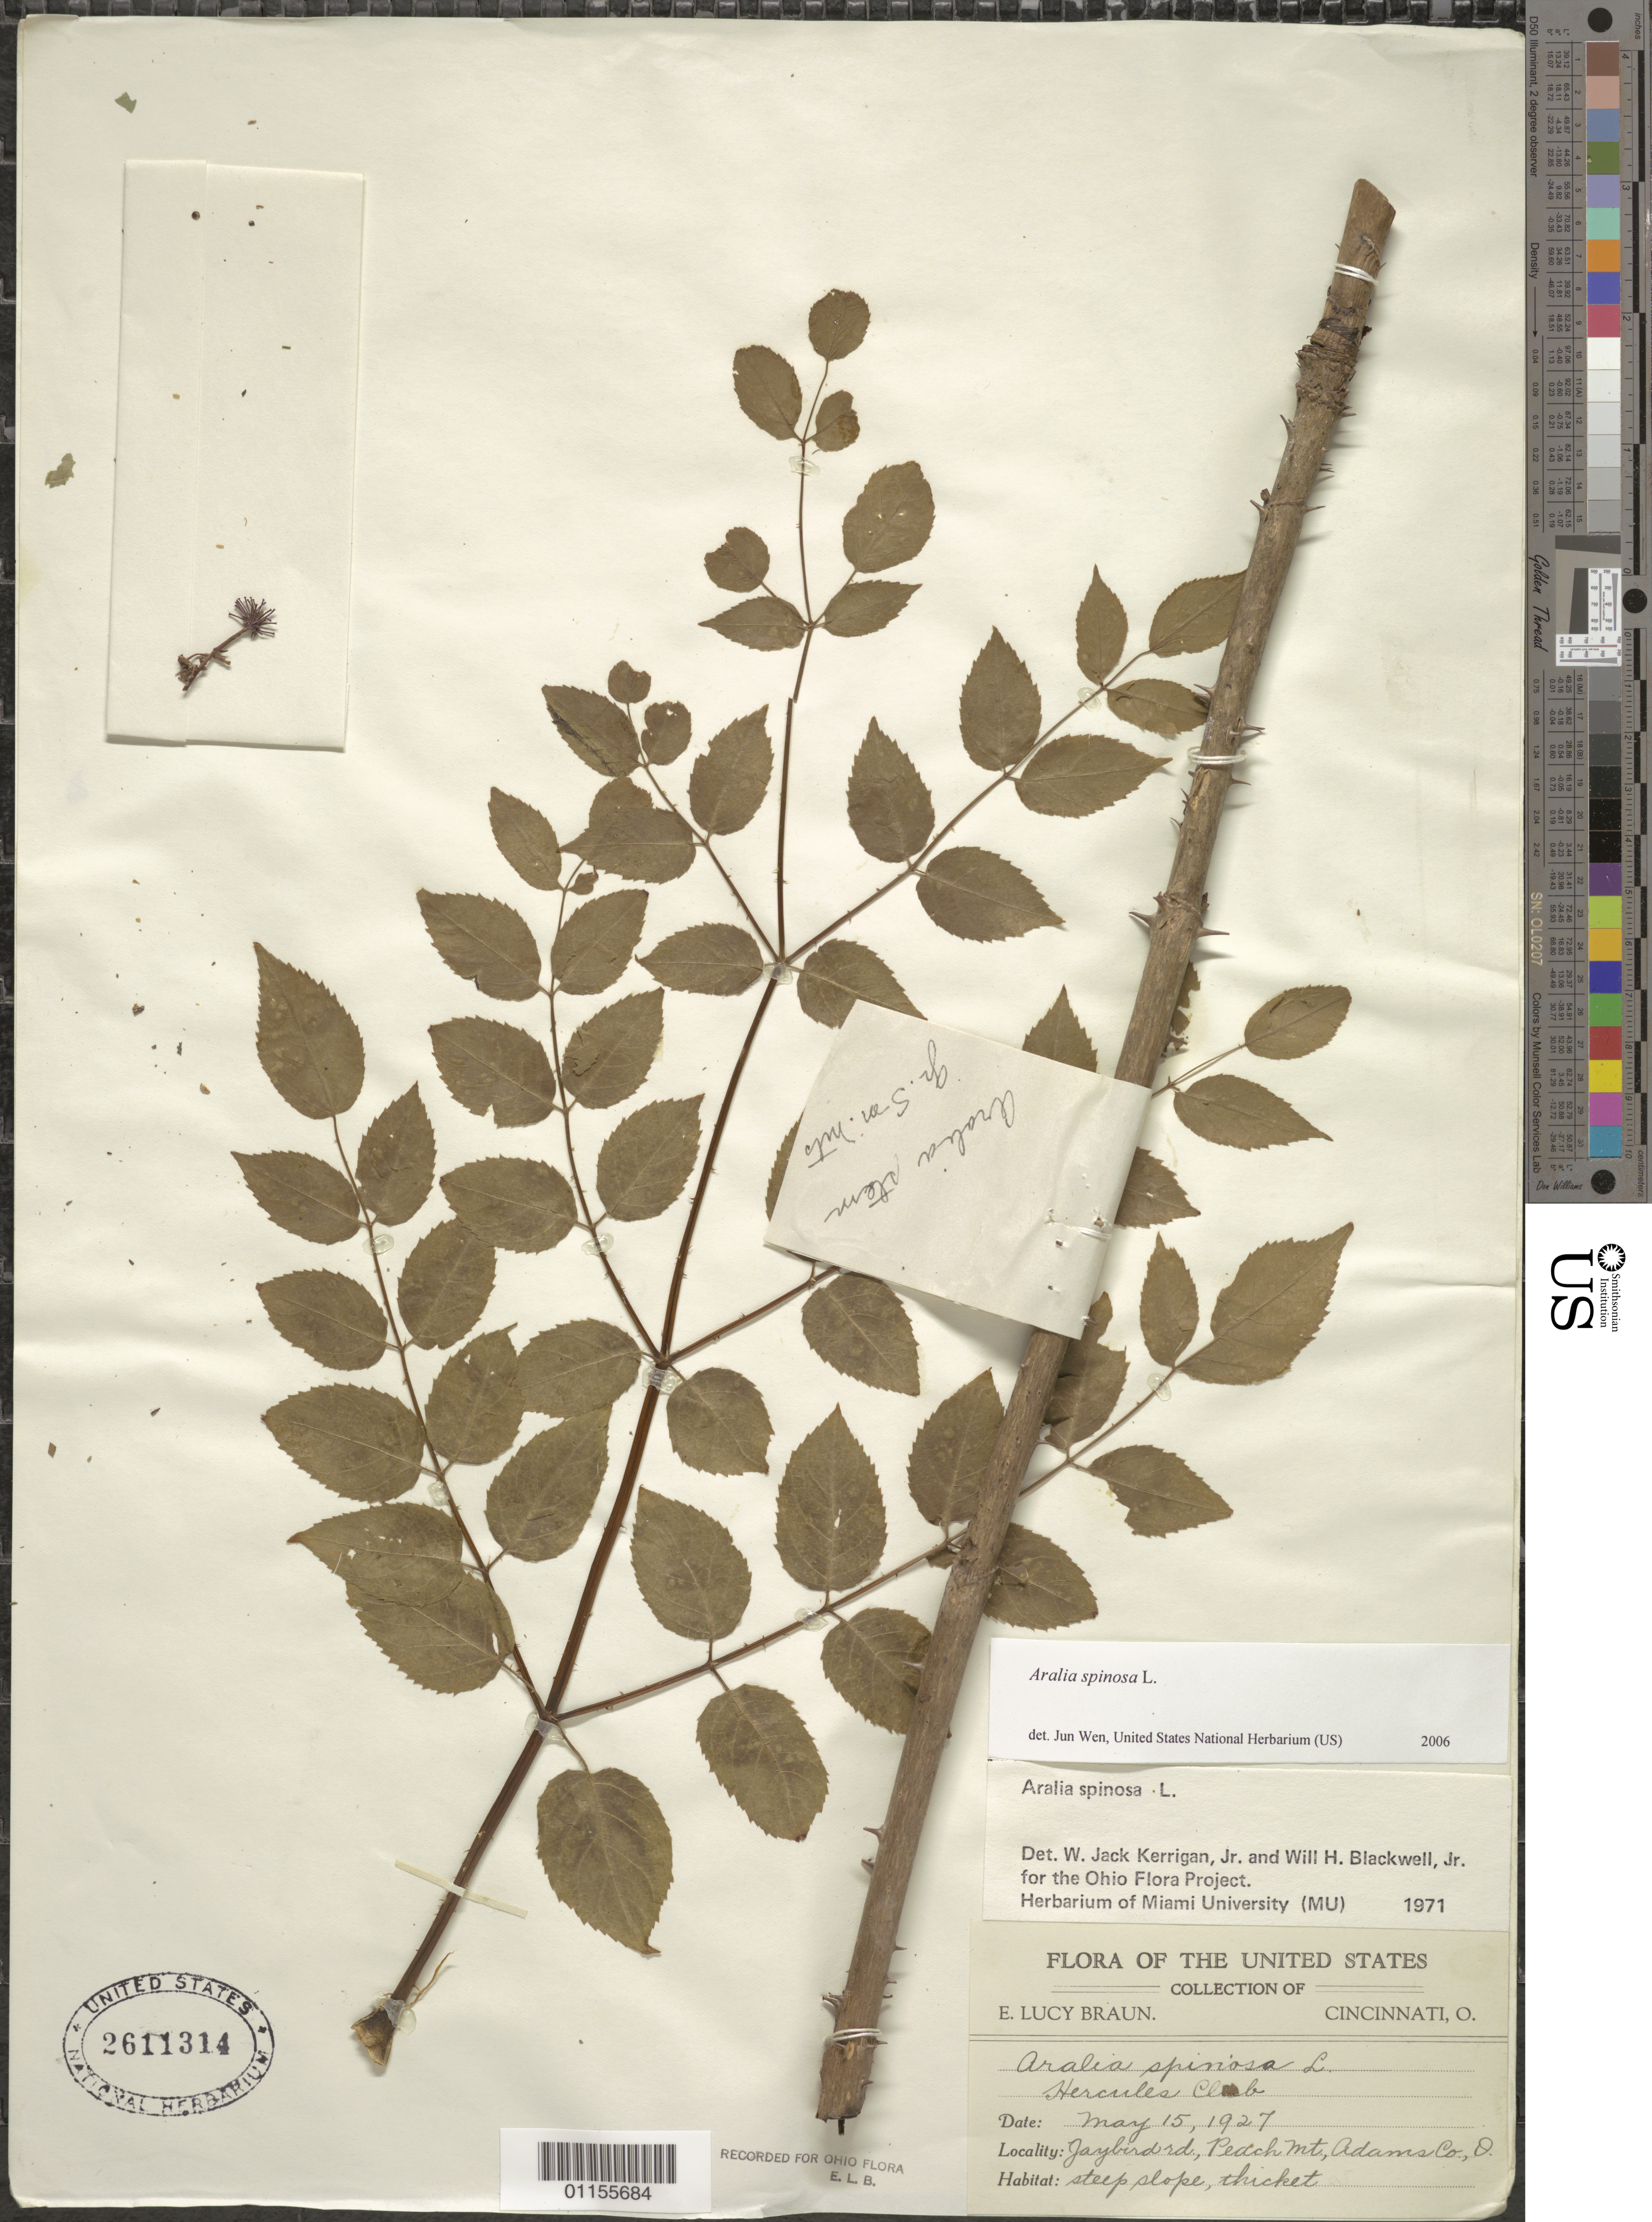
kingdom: Plantae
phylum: Tracheophyta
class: Magnoliopsida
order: Apiales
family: Araliaceae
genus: Aralia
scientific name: Aralia spinosa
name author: L.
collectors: E. L. Braun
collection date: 1927-05-15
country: United States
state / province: Ohio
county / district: Adams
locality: Jaybird Rd, Peach Mt.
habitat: Steep slope, thicket.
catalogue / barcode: US 2611314